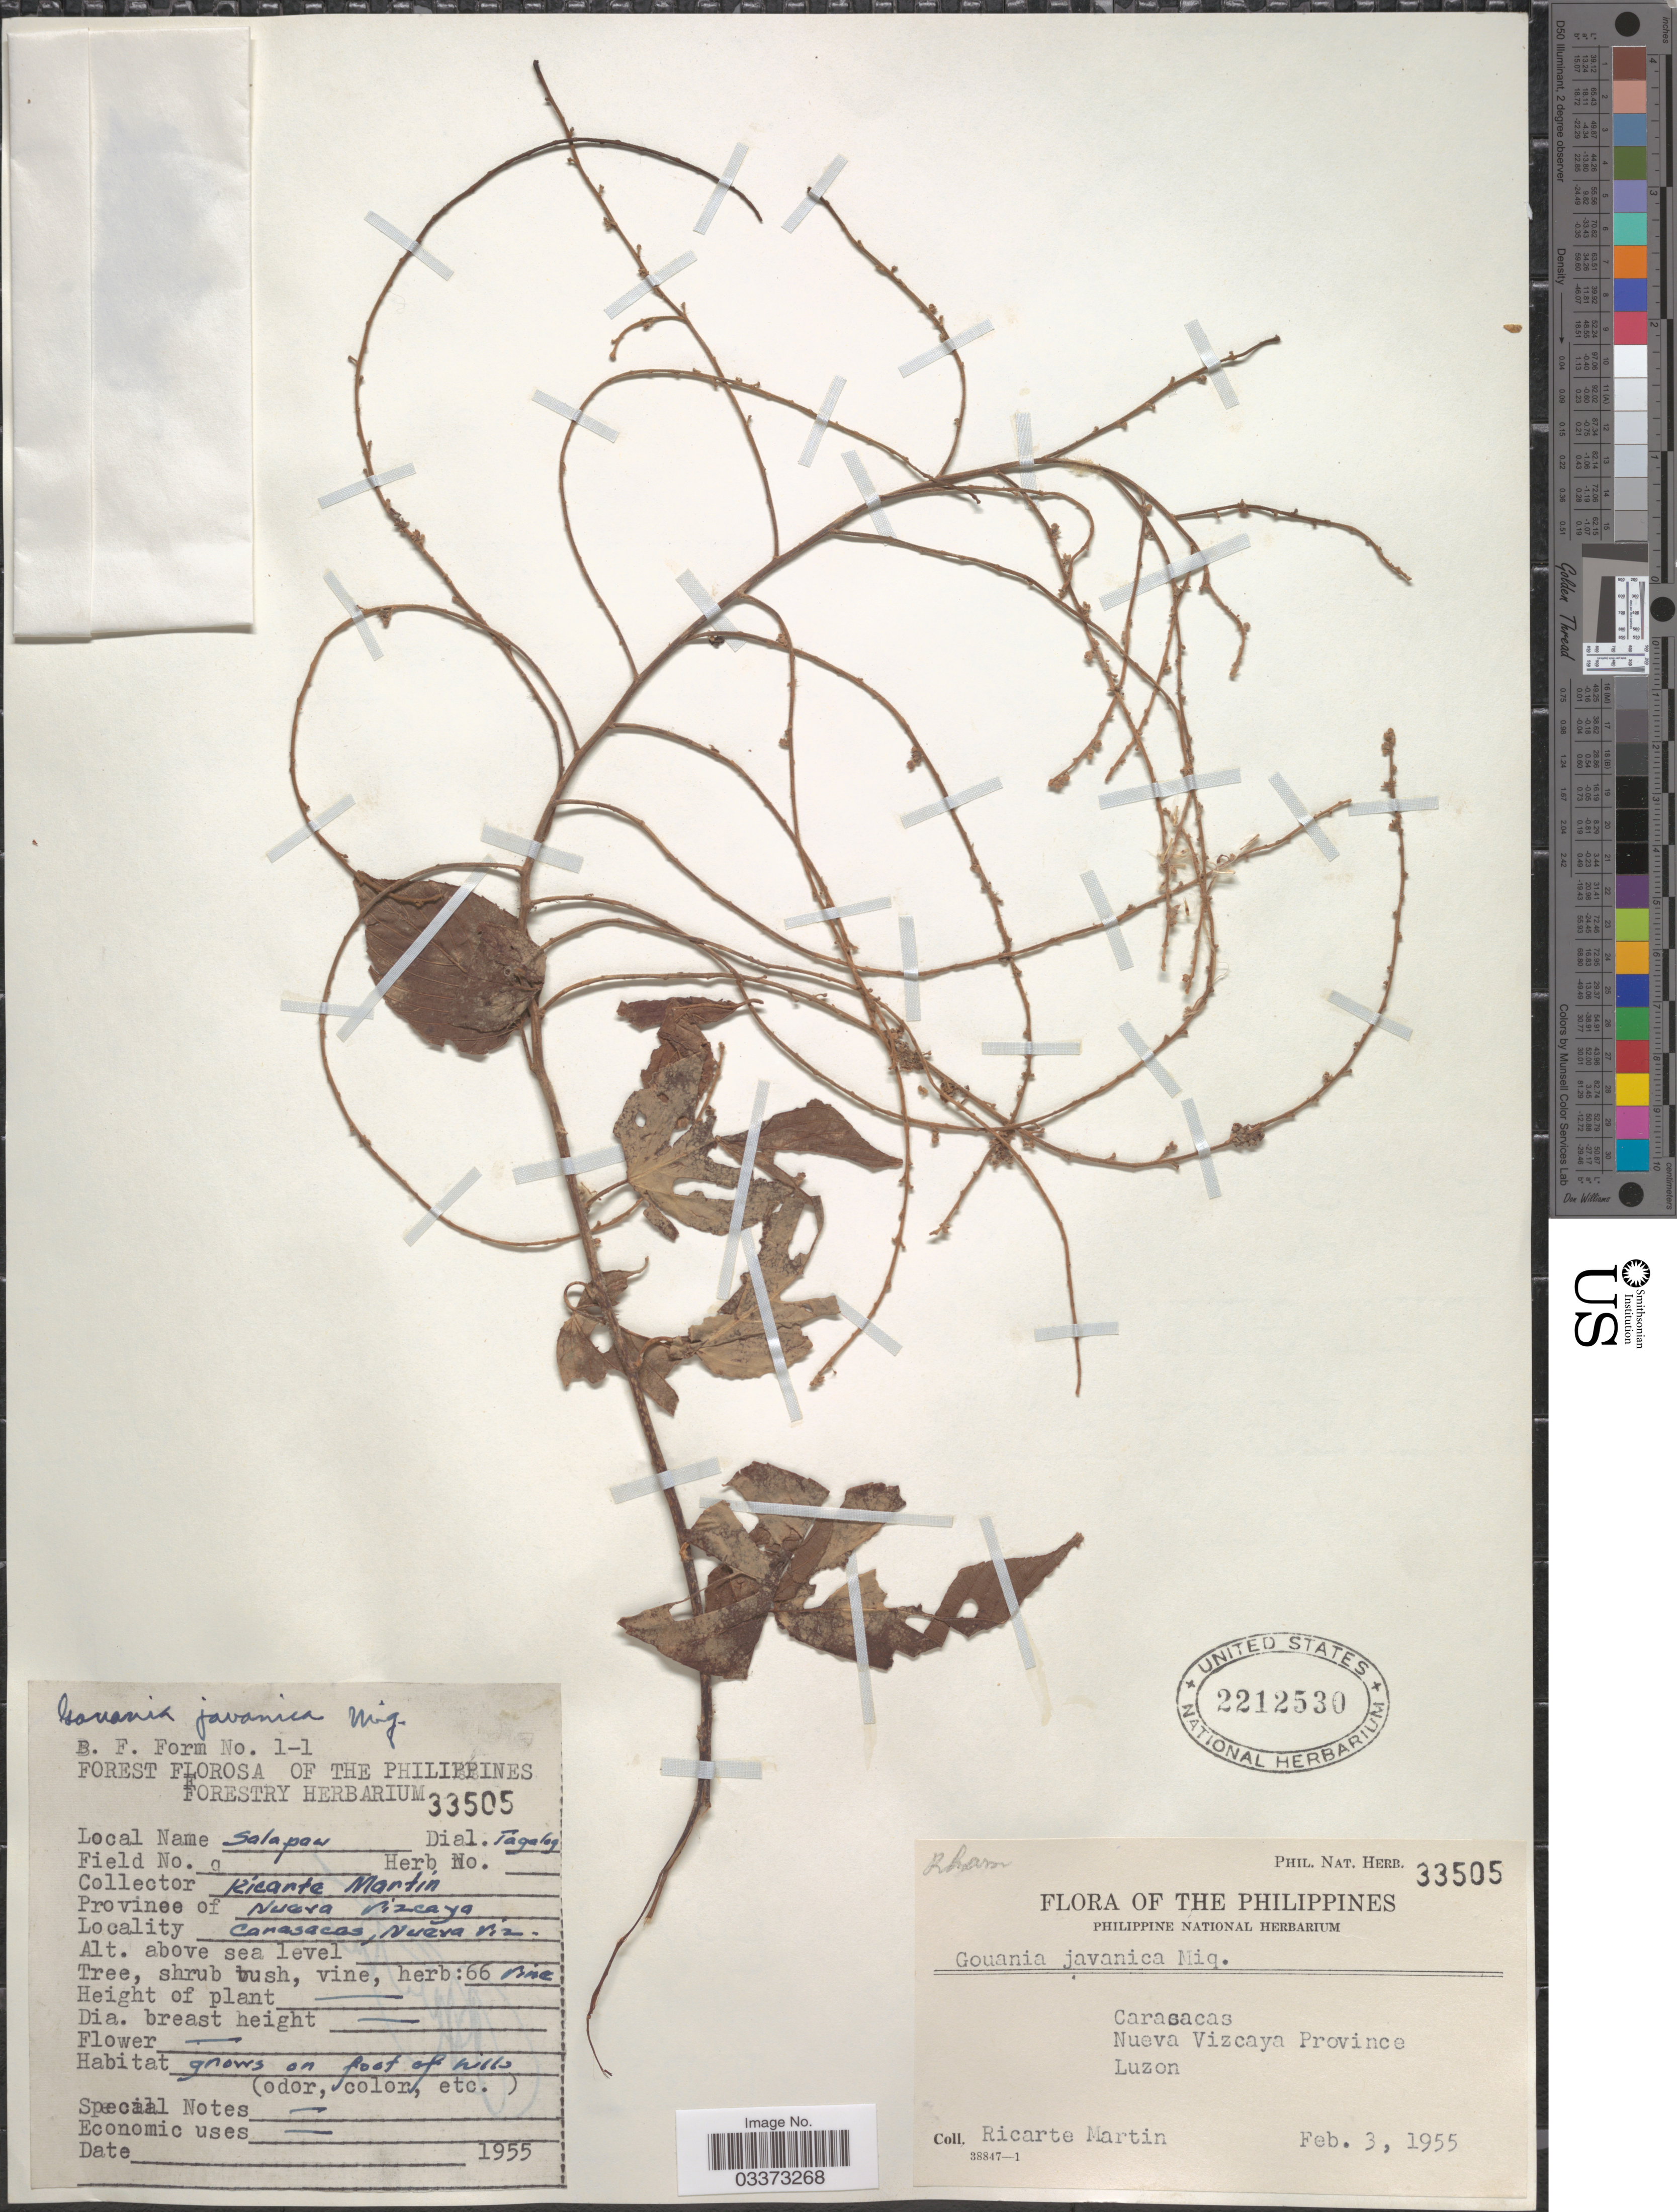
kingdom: Plantae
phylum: Tracheophyta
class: Magnoliopsida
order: Rosales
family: Rhamnaceae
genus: Gouania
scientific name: Gouania javanica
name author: Miq.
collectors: R. Martin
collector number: Phil. Nat. Herb. 33505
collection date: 1955-02-03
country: Philippines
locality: Carasacas Nueva Vizcaya Province Luzon.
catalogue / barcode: US 2212530